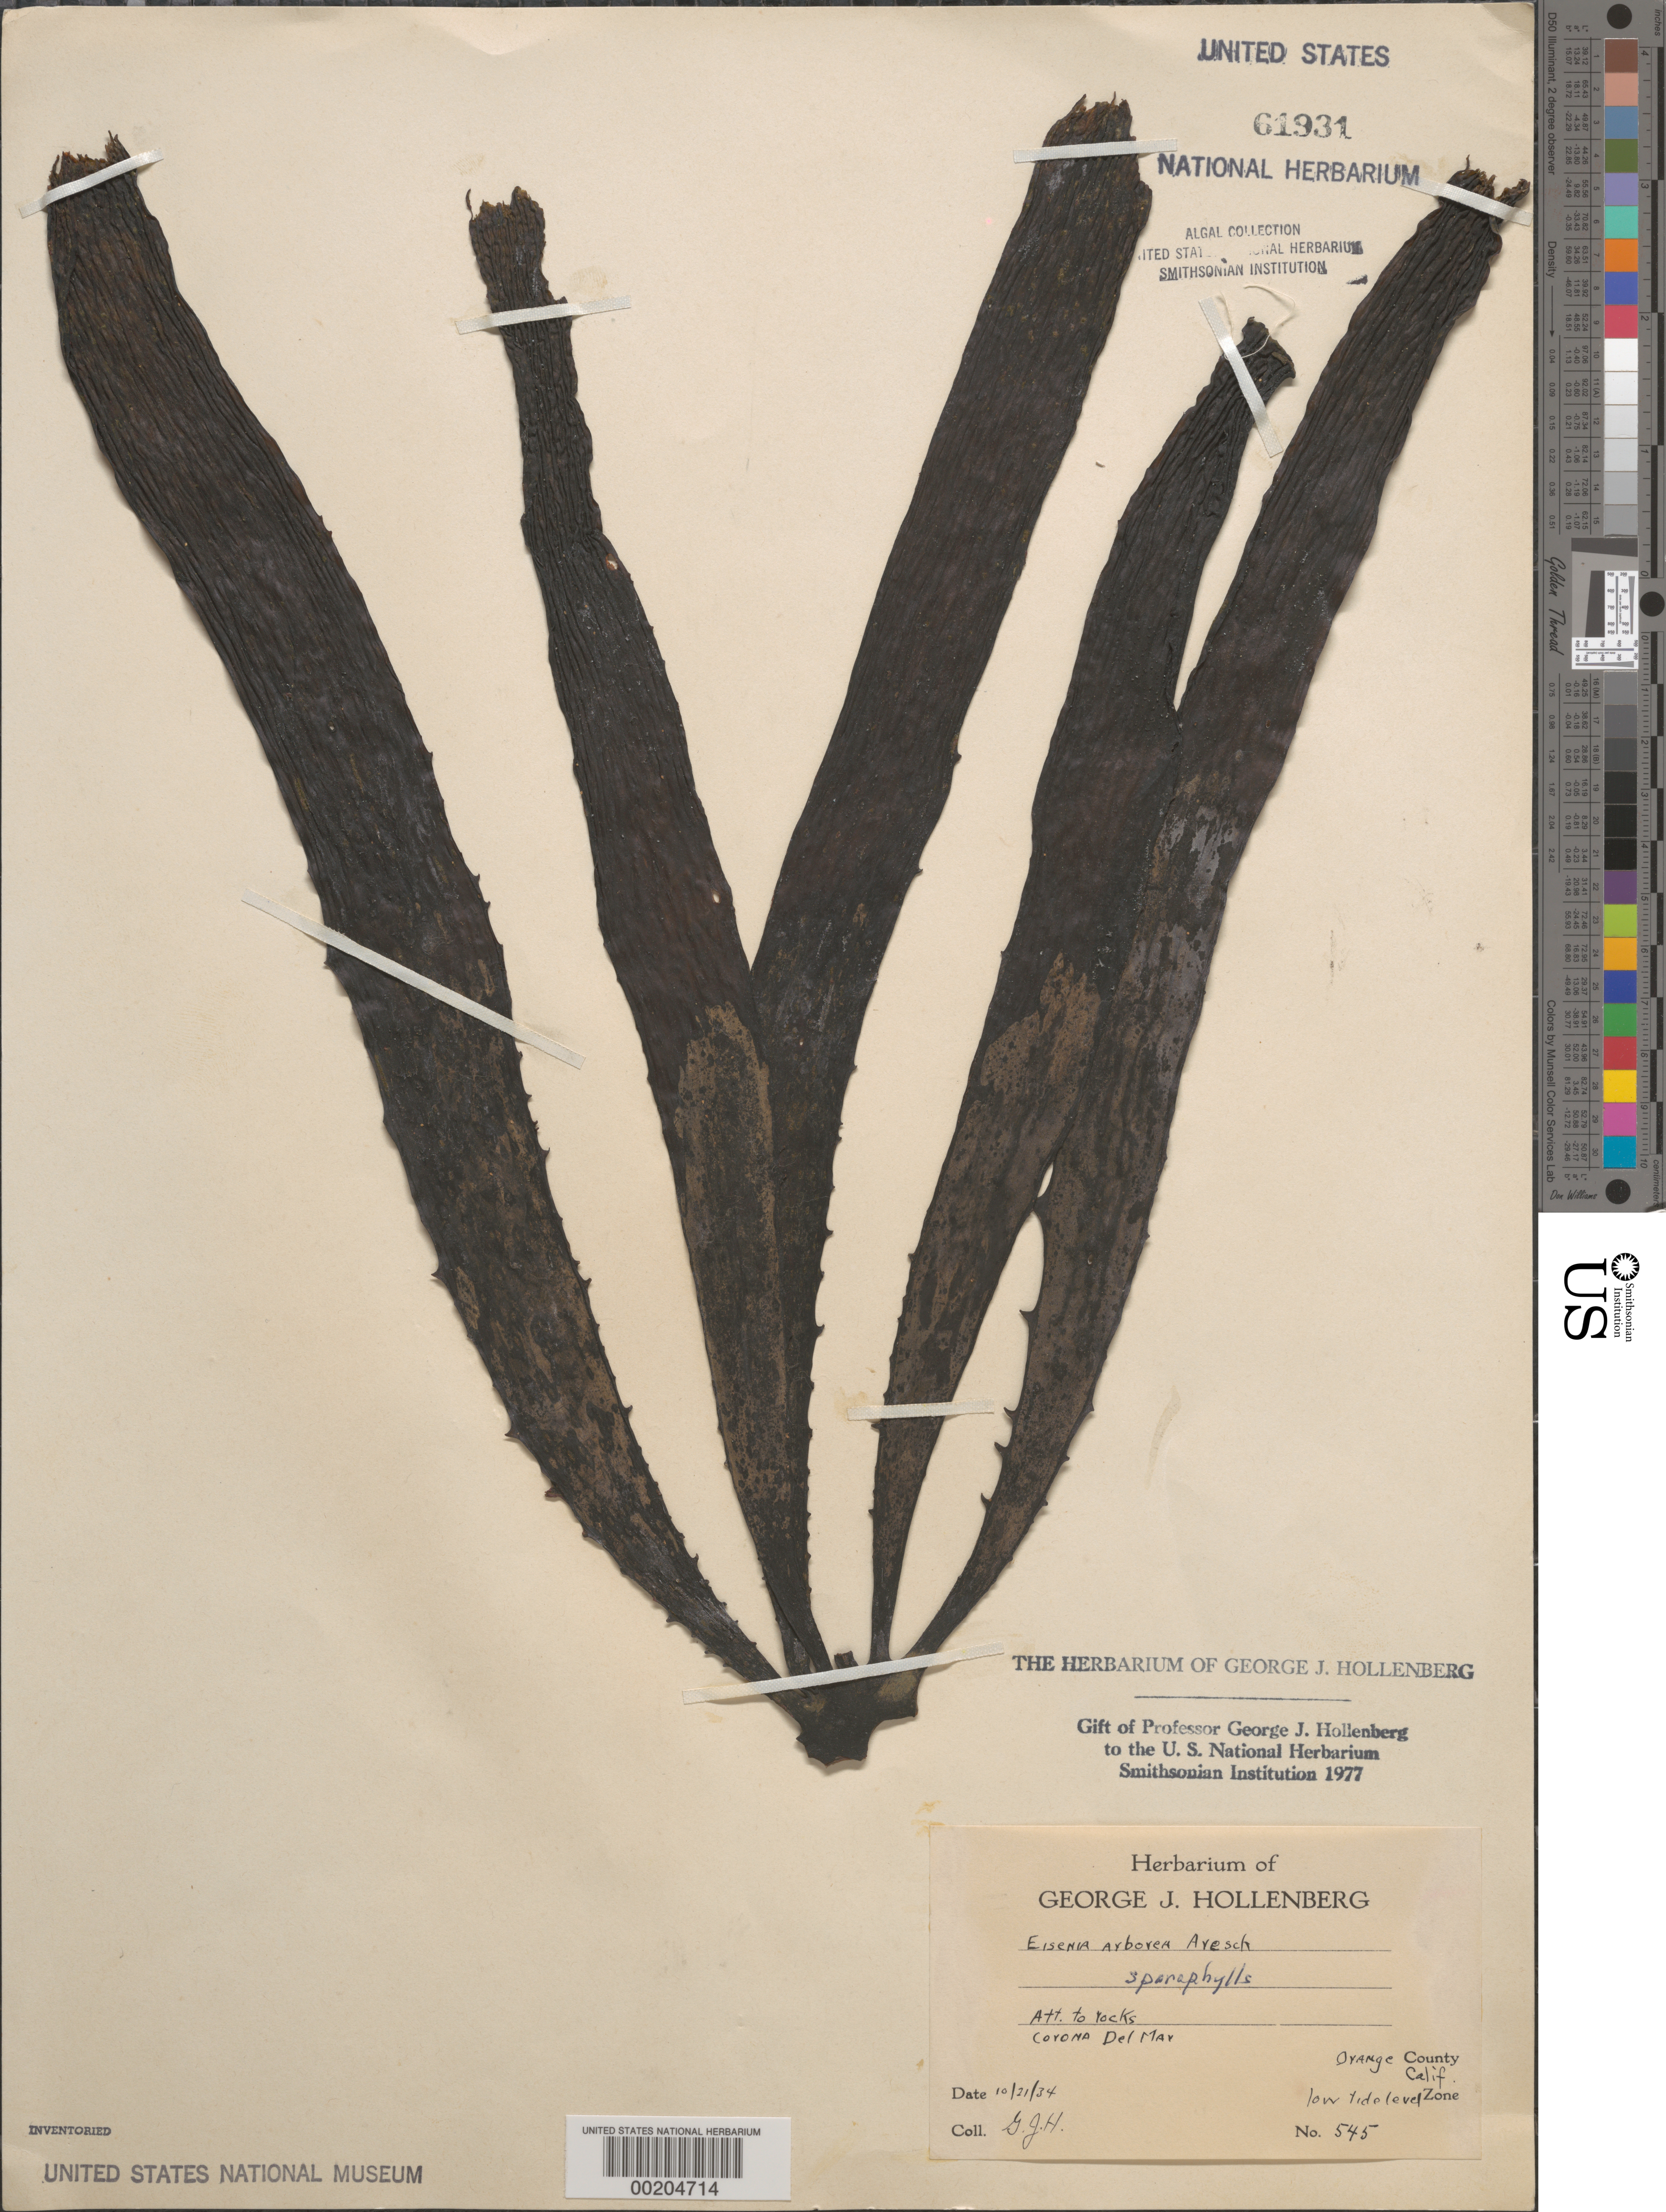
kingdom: Chromista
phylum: Ochrophyta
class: Phaeophyceae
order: Laminariales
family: Lessoniaceae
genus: Eisenia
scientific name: Eisenia arborea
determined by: Hollenberg, George J.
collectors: G. Hollenberg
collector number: GJH 545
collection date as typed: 21 Oct 1934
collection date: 1934-10-21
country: United States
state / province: California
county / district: Orange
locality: Corona del Mar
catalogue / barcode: US 61931